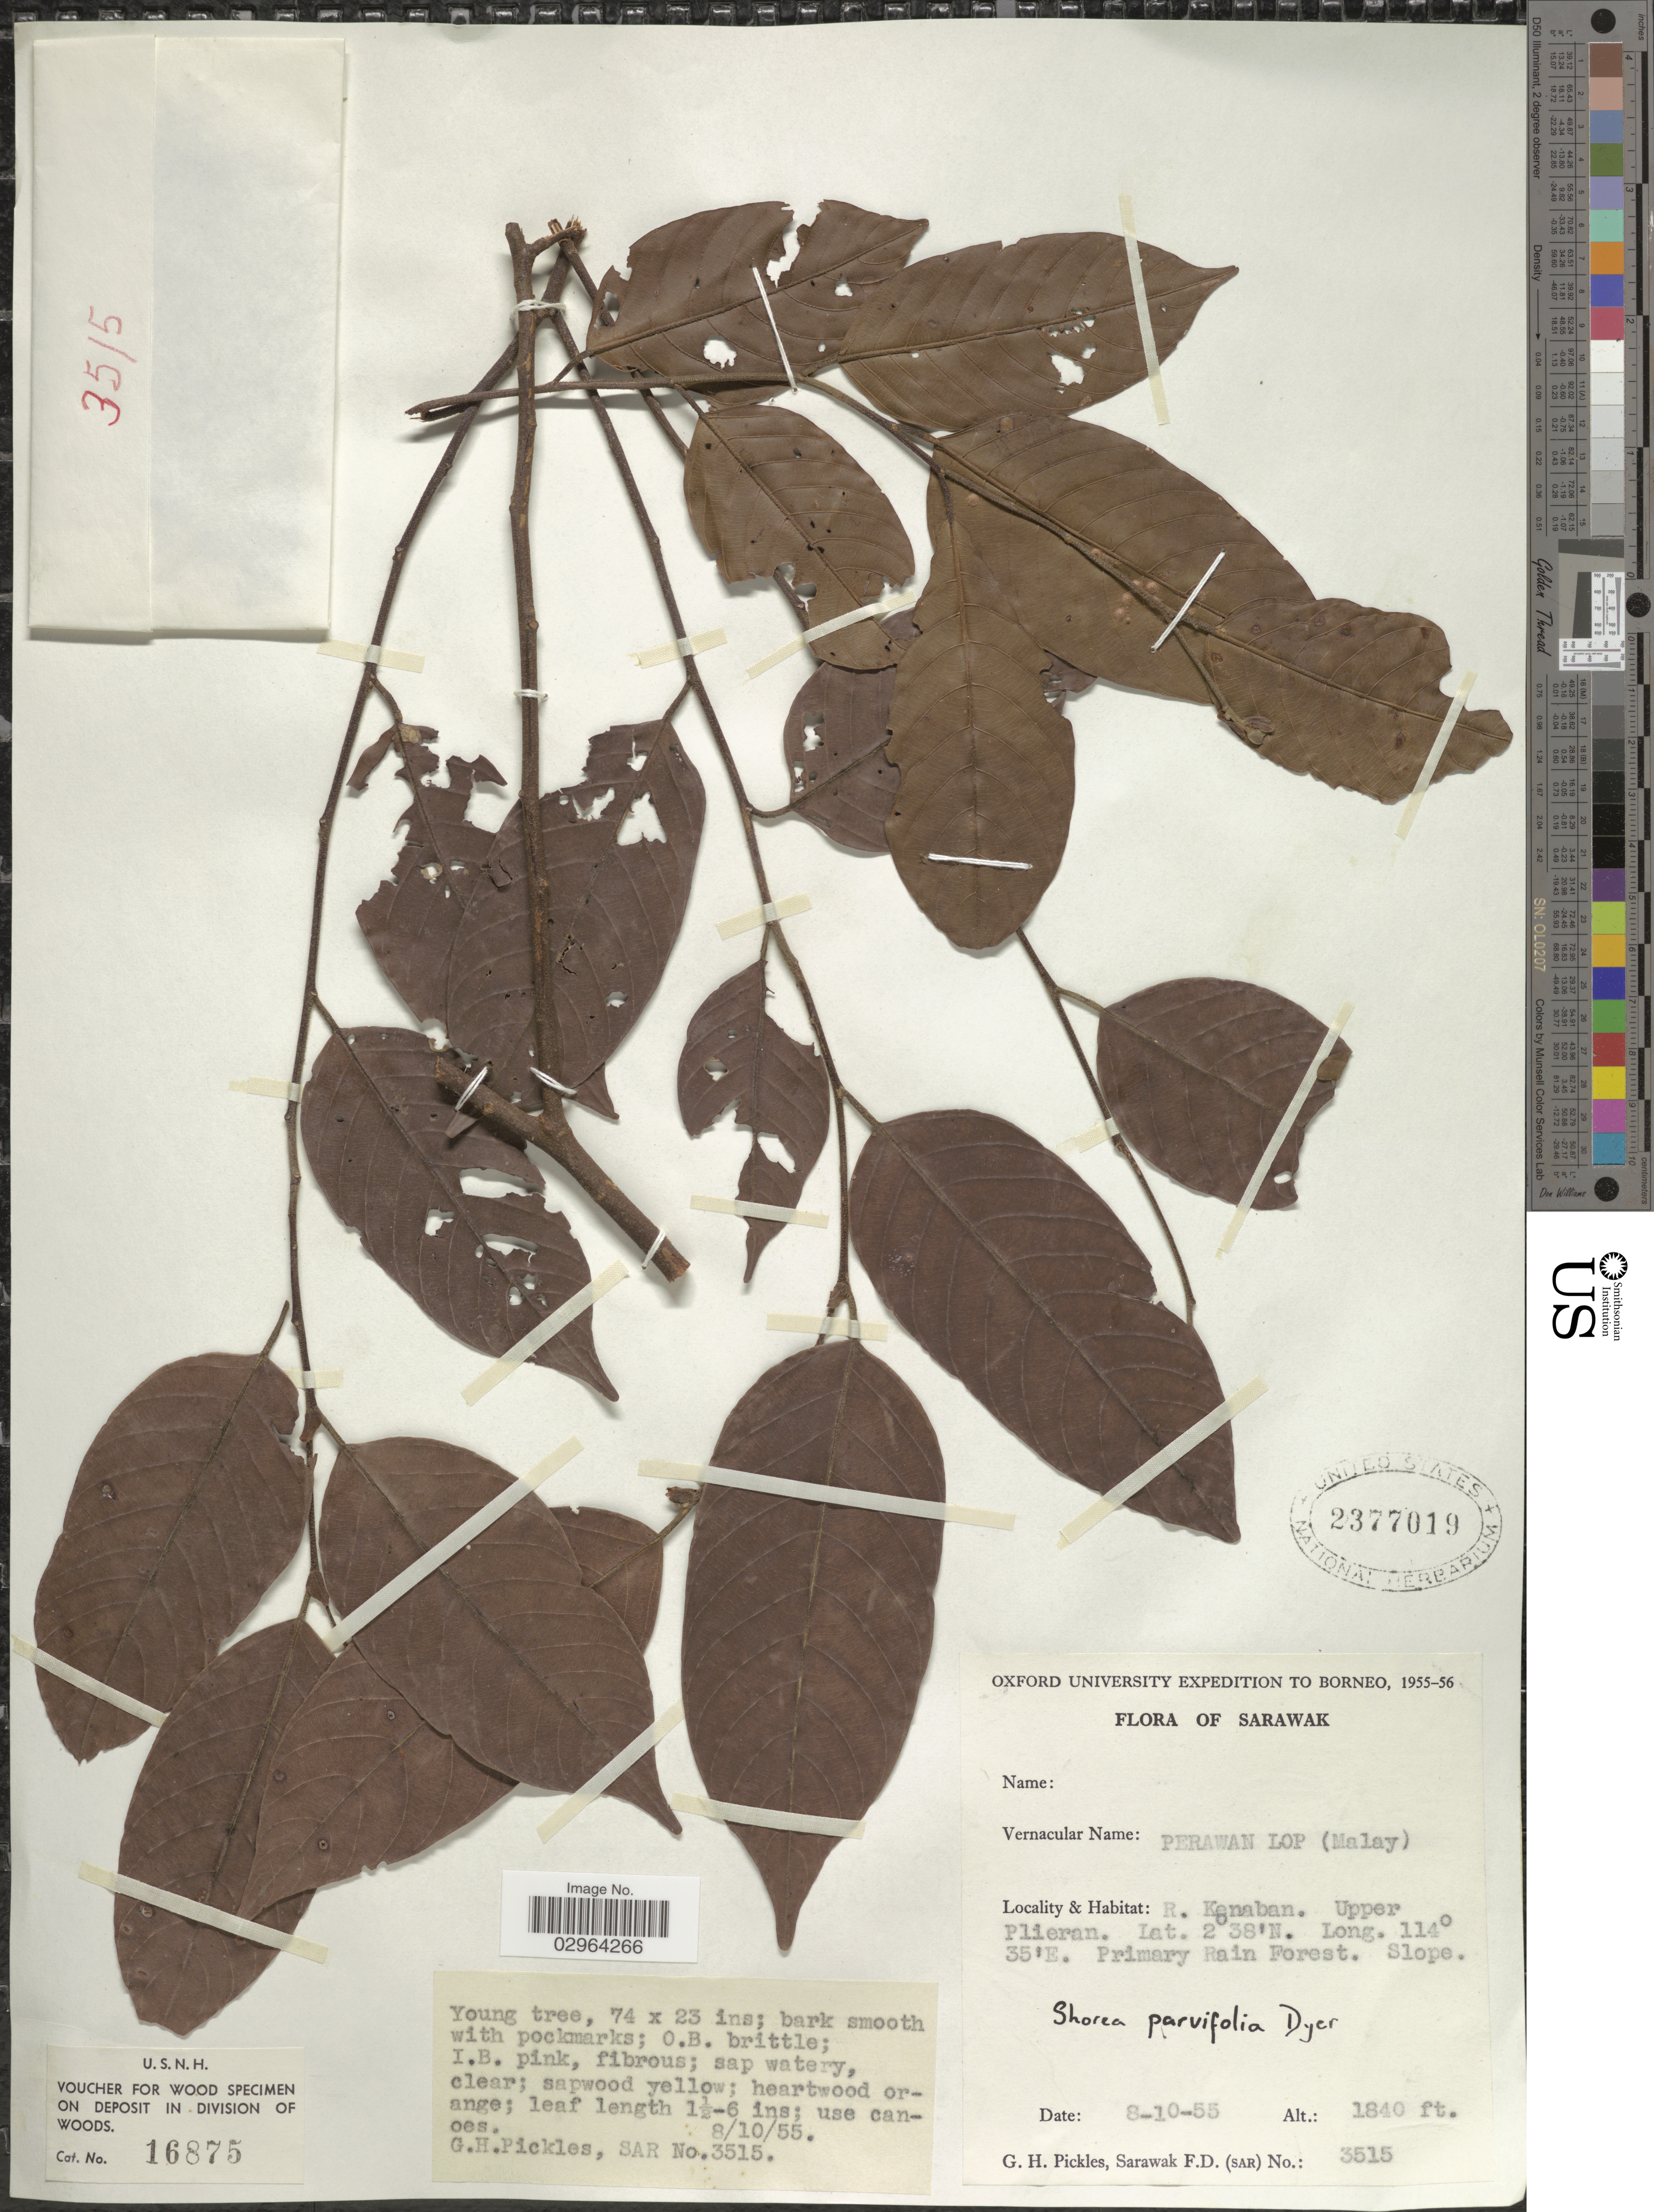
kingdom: Plantae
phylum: Tracheophyta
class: Magnoliopsida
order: Malvales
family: Dipterocarpaceae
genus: Rubroshorea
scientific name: Rubroshorea parvifolia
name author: (Dyer) P.S. Ashton & J. Heck.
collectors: G. Pickles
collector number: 3515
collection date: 1955-10-08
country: Malaysia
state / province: Sarawak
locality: R. Kenaban. Upper Pilieran. Borneo.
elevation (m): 561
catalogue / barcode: US 2377019